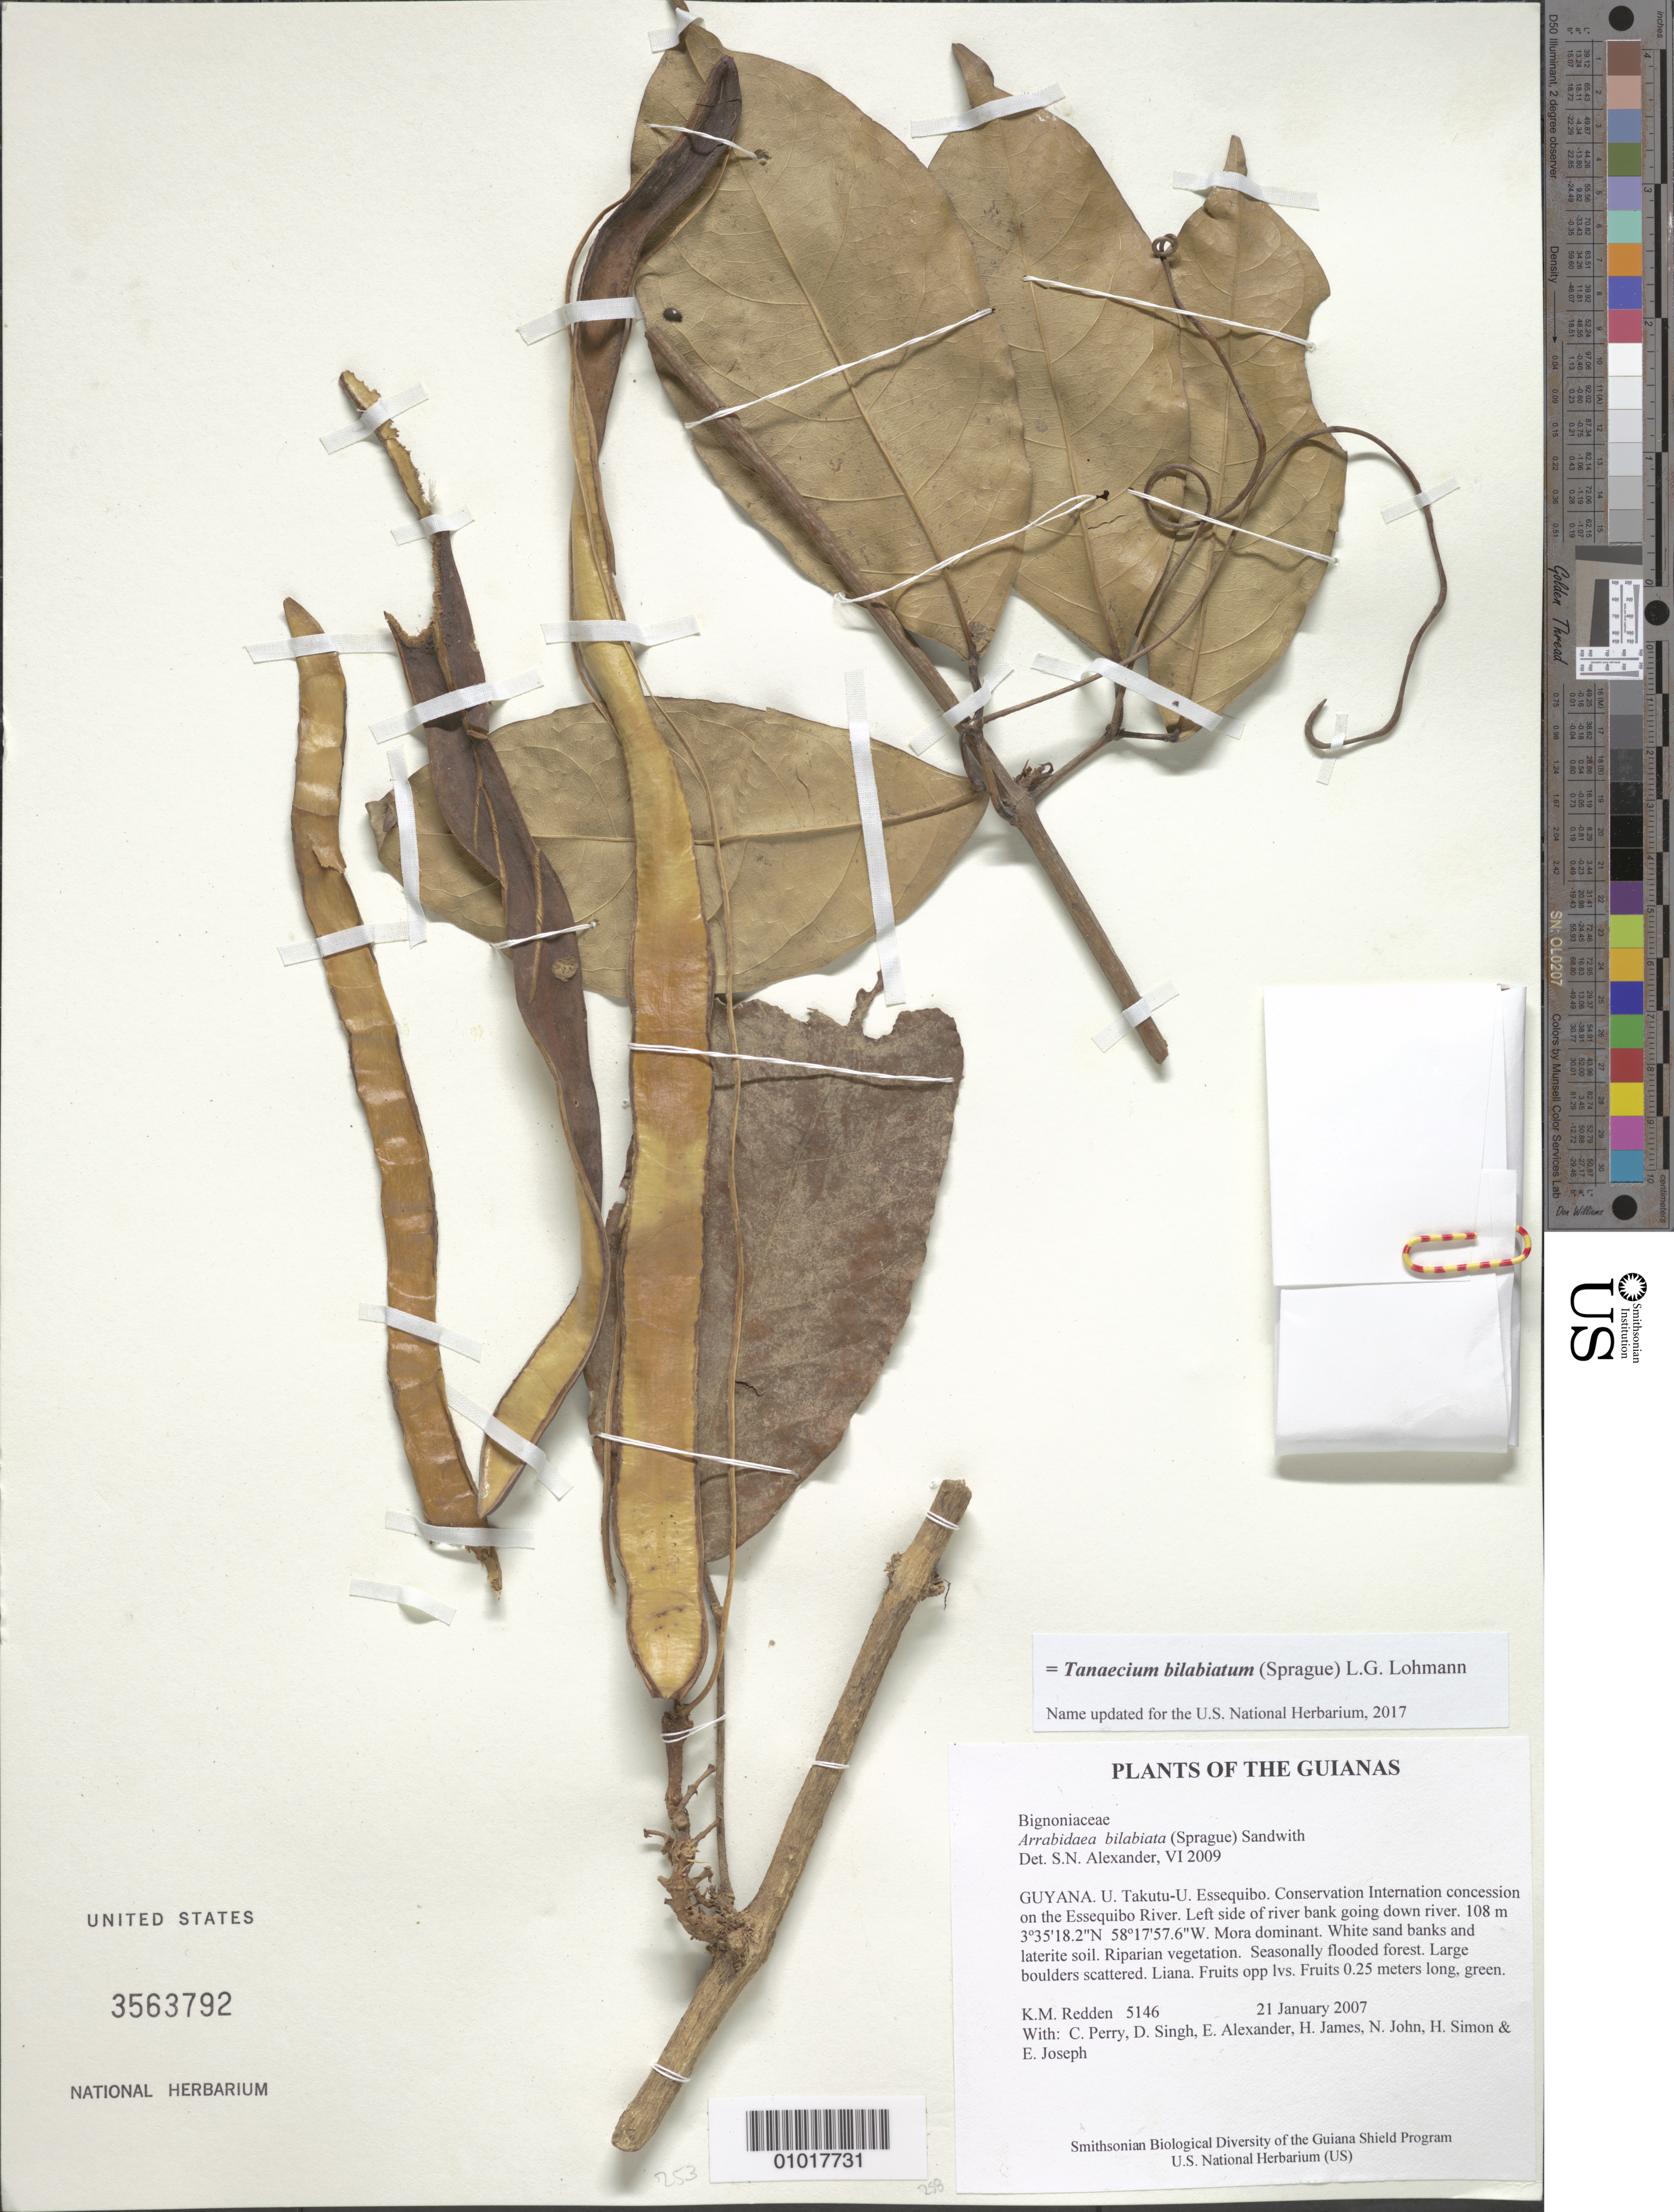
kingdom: Plantae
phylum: Tracheophyta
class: Magnoliopsida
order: Lamiales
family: Bignoniaceae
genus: Tanaecium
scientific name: Tanaecium bilabiatum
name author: (Sprague) L.G. Lohmann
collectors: K. M. Redden, C. Perry, D. Singh, E. Alexander, H. James, N. John, H. Simon & E. Joseph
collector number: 5146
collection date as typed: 21 January 2007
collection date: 2007-01-21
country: Guyana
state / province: U. Takutu-U. Essequibo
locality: Conservation International concession on the Essequibo River. Left side of river bank going down river.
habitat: Mora dominant. White sand banks and laterite soil. Riparian vegetation. Seasonally flooded forest. Large boulders scattered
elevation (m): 108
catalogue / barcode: US 3563792